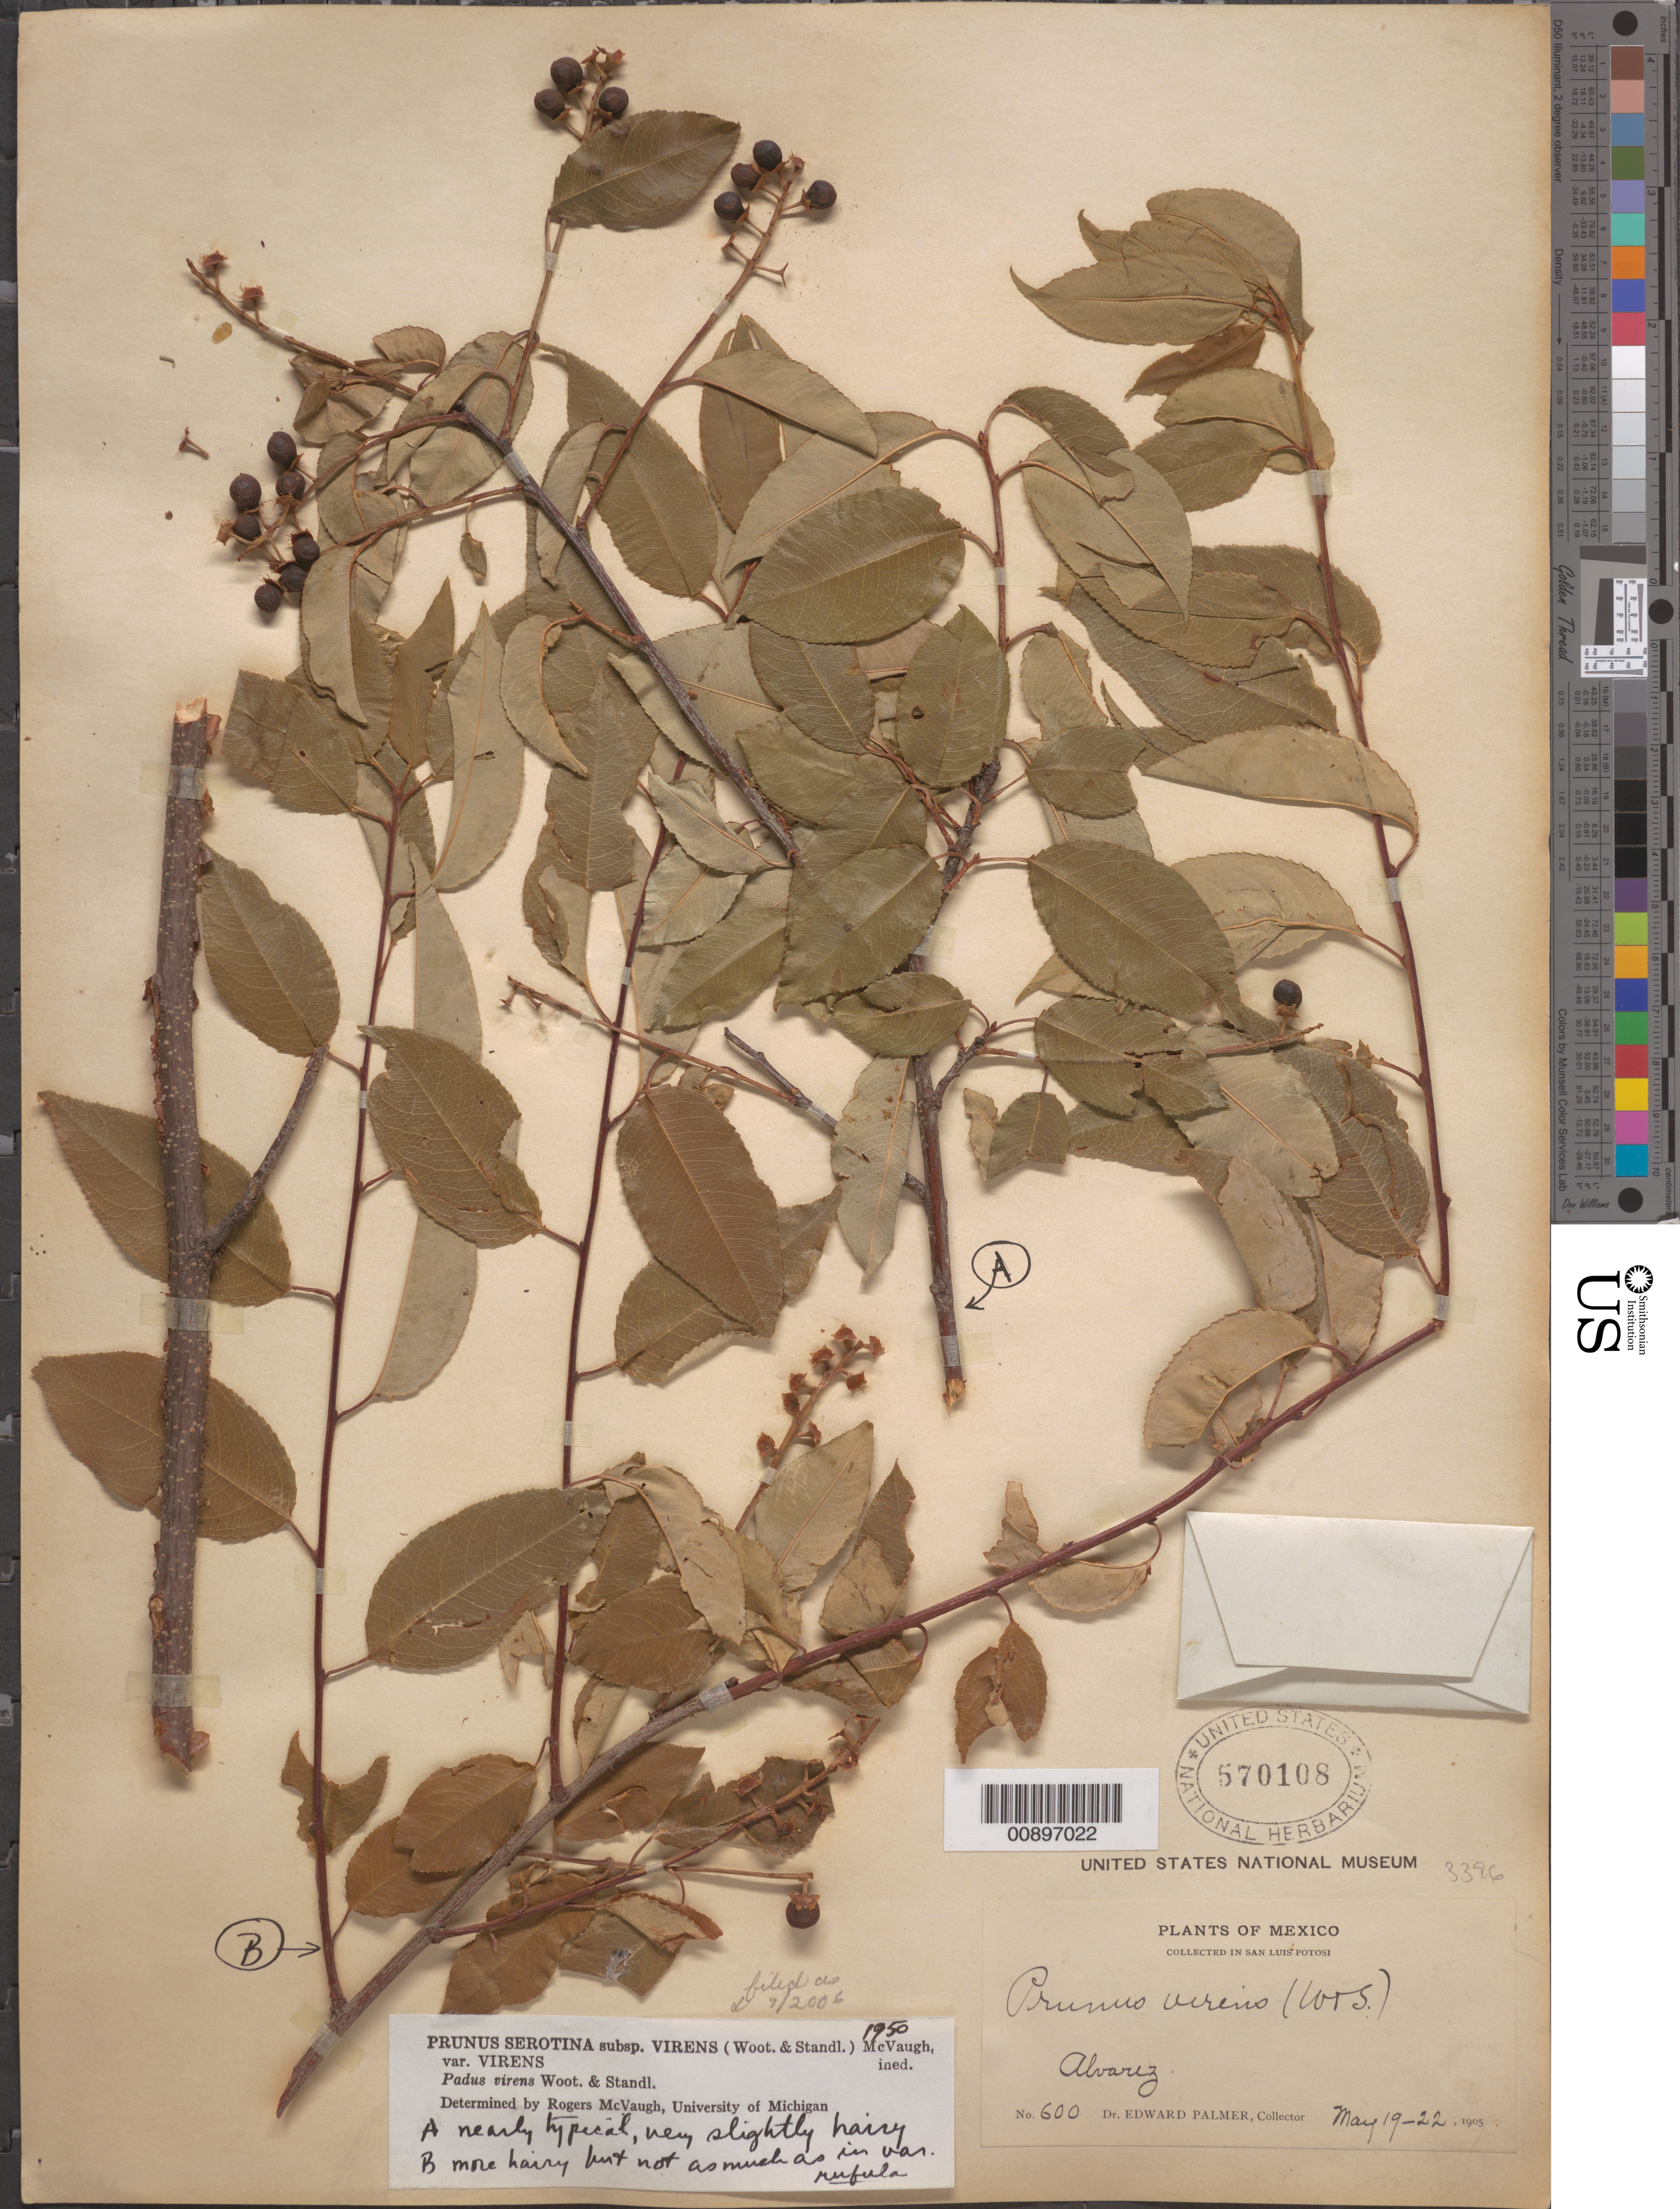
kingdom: Plantae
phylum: Tracheophyta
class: Magnoliopsida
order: Rosales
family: Rosaceae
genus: Prunus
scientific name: Prunus serotina var. rufula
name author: (Wooton & Standl.) McVaugh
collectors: E. Palmer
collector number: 600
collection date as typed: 19 May 1905 to 22 May 1905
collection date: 1905-05-19/1905-05-22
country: Mexico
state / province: San Luis Potosí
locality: Alvarez, San Luis Potosí.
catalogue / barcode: US 570108